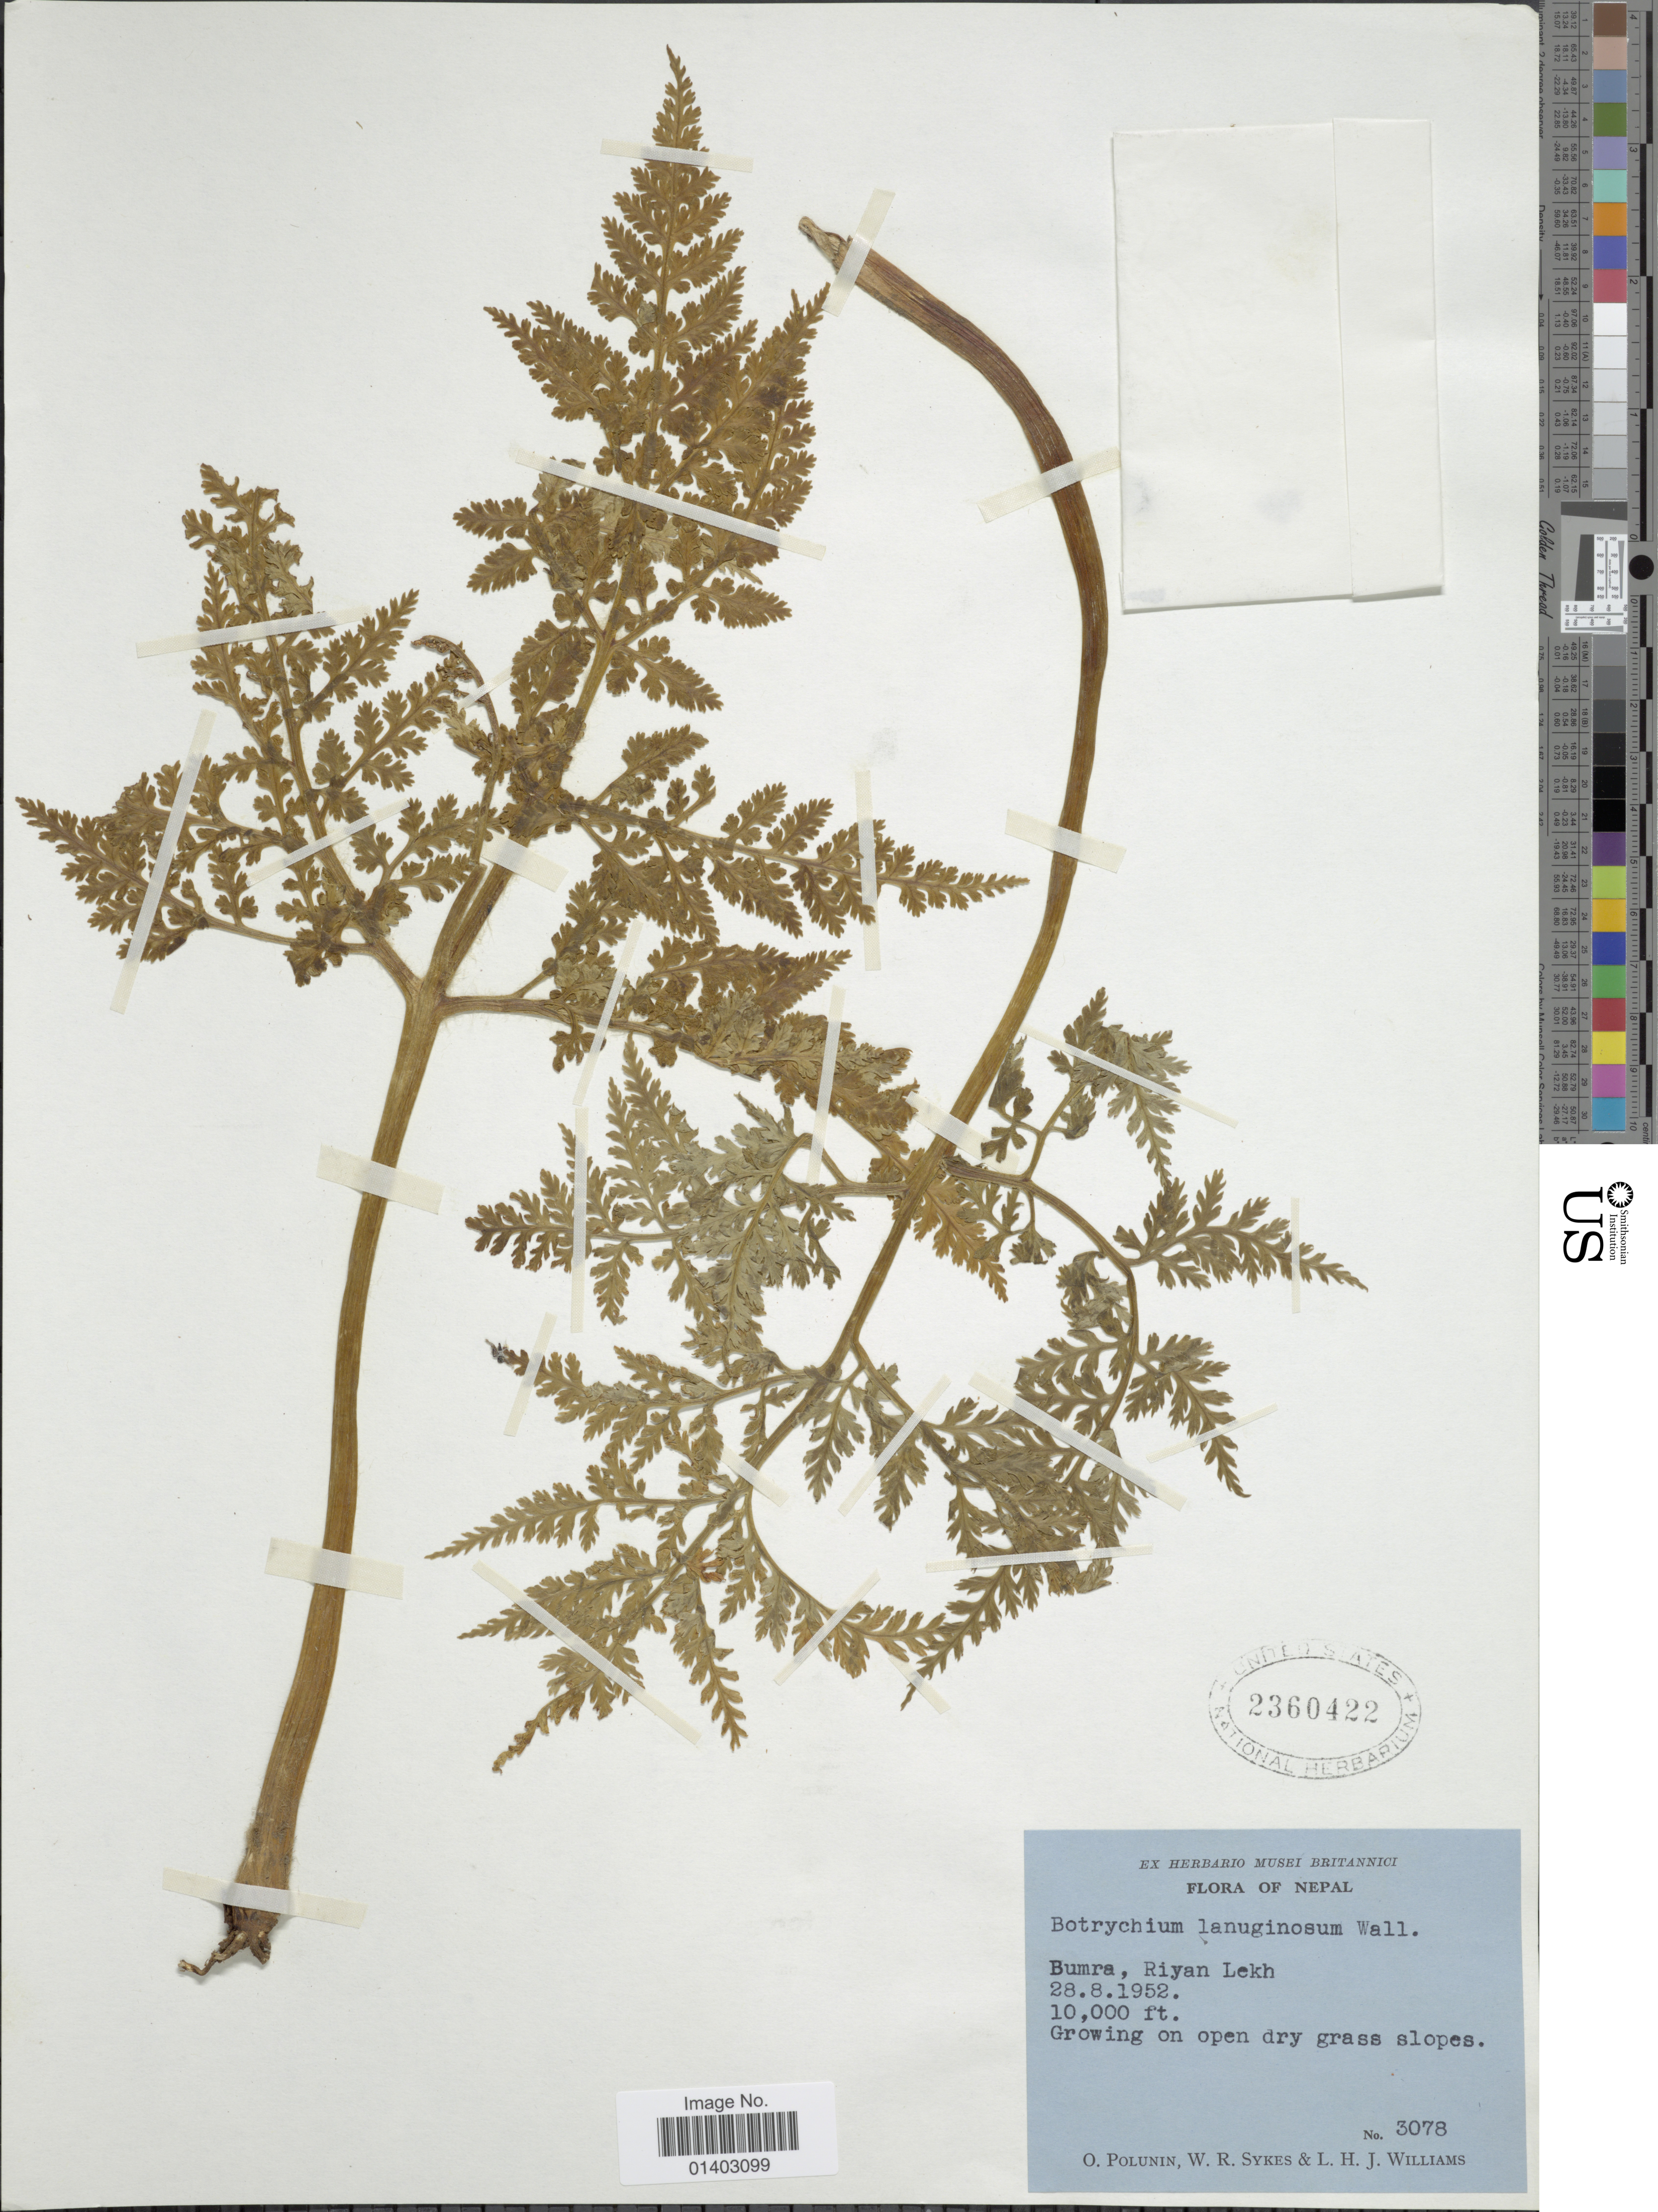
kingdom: Plantae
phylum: Tracheophyta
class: Polypodiopsida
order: Ophioglossales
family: Ophioglossaceae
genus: Botrychium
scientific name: Botrychium lanuginosum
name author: Wall. ex Hook. & Grev.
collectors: O. V. Polunin, W. R. Sykes & L. H. J. Williams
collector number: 3078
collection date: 1952-08-28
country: Nepal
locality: Bumra, Riyan Lekh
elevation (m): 3048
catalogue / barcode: US 2360422